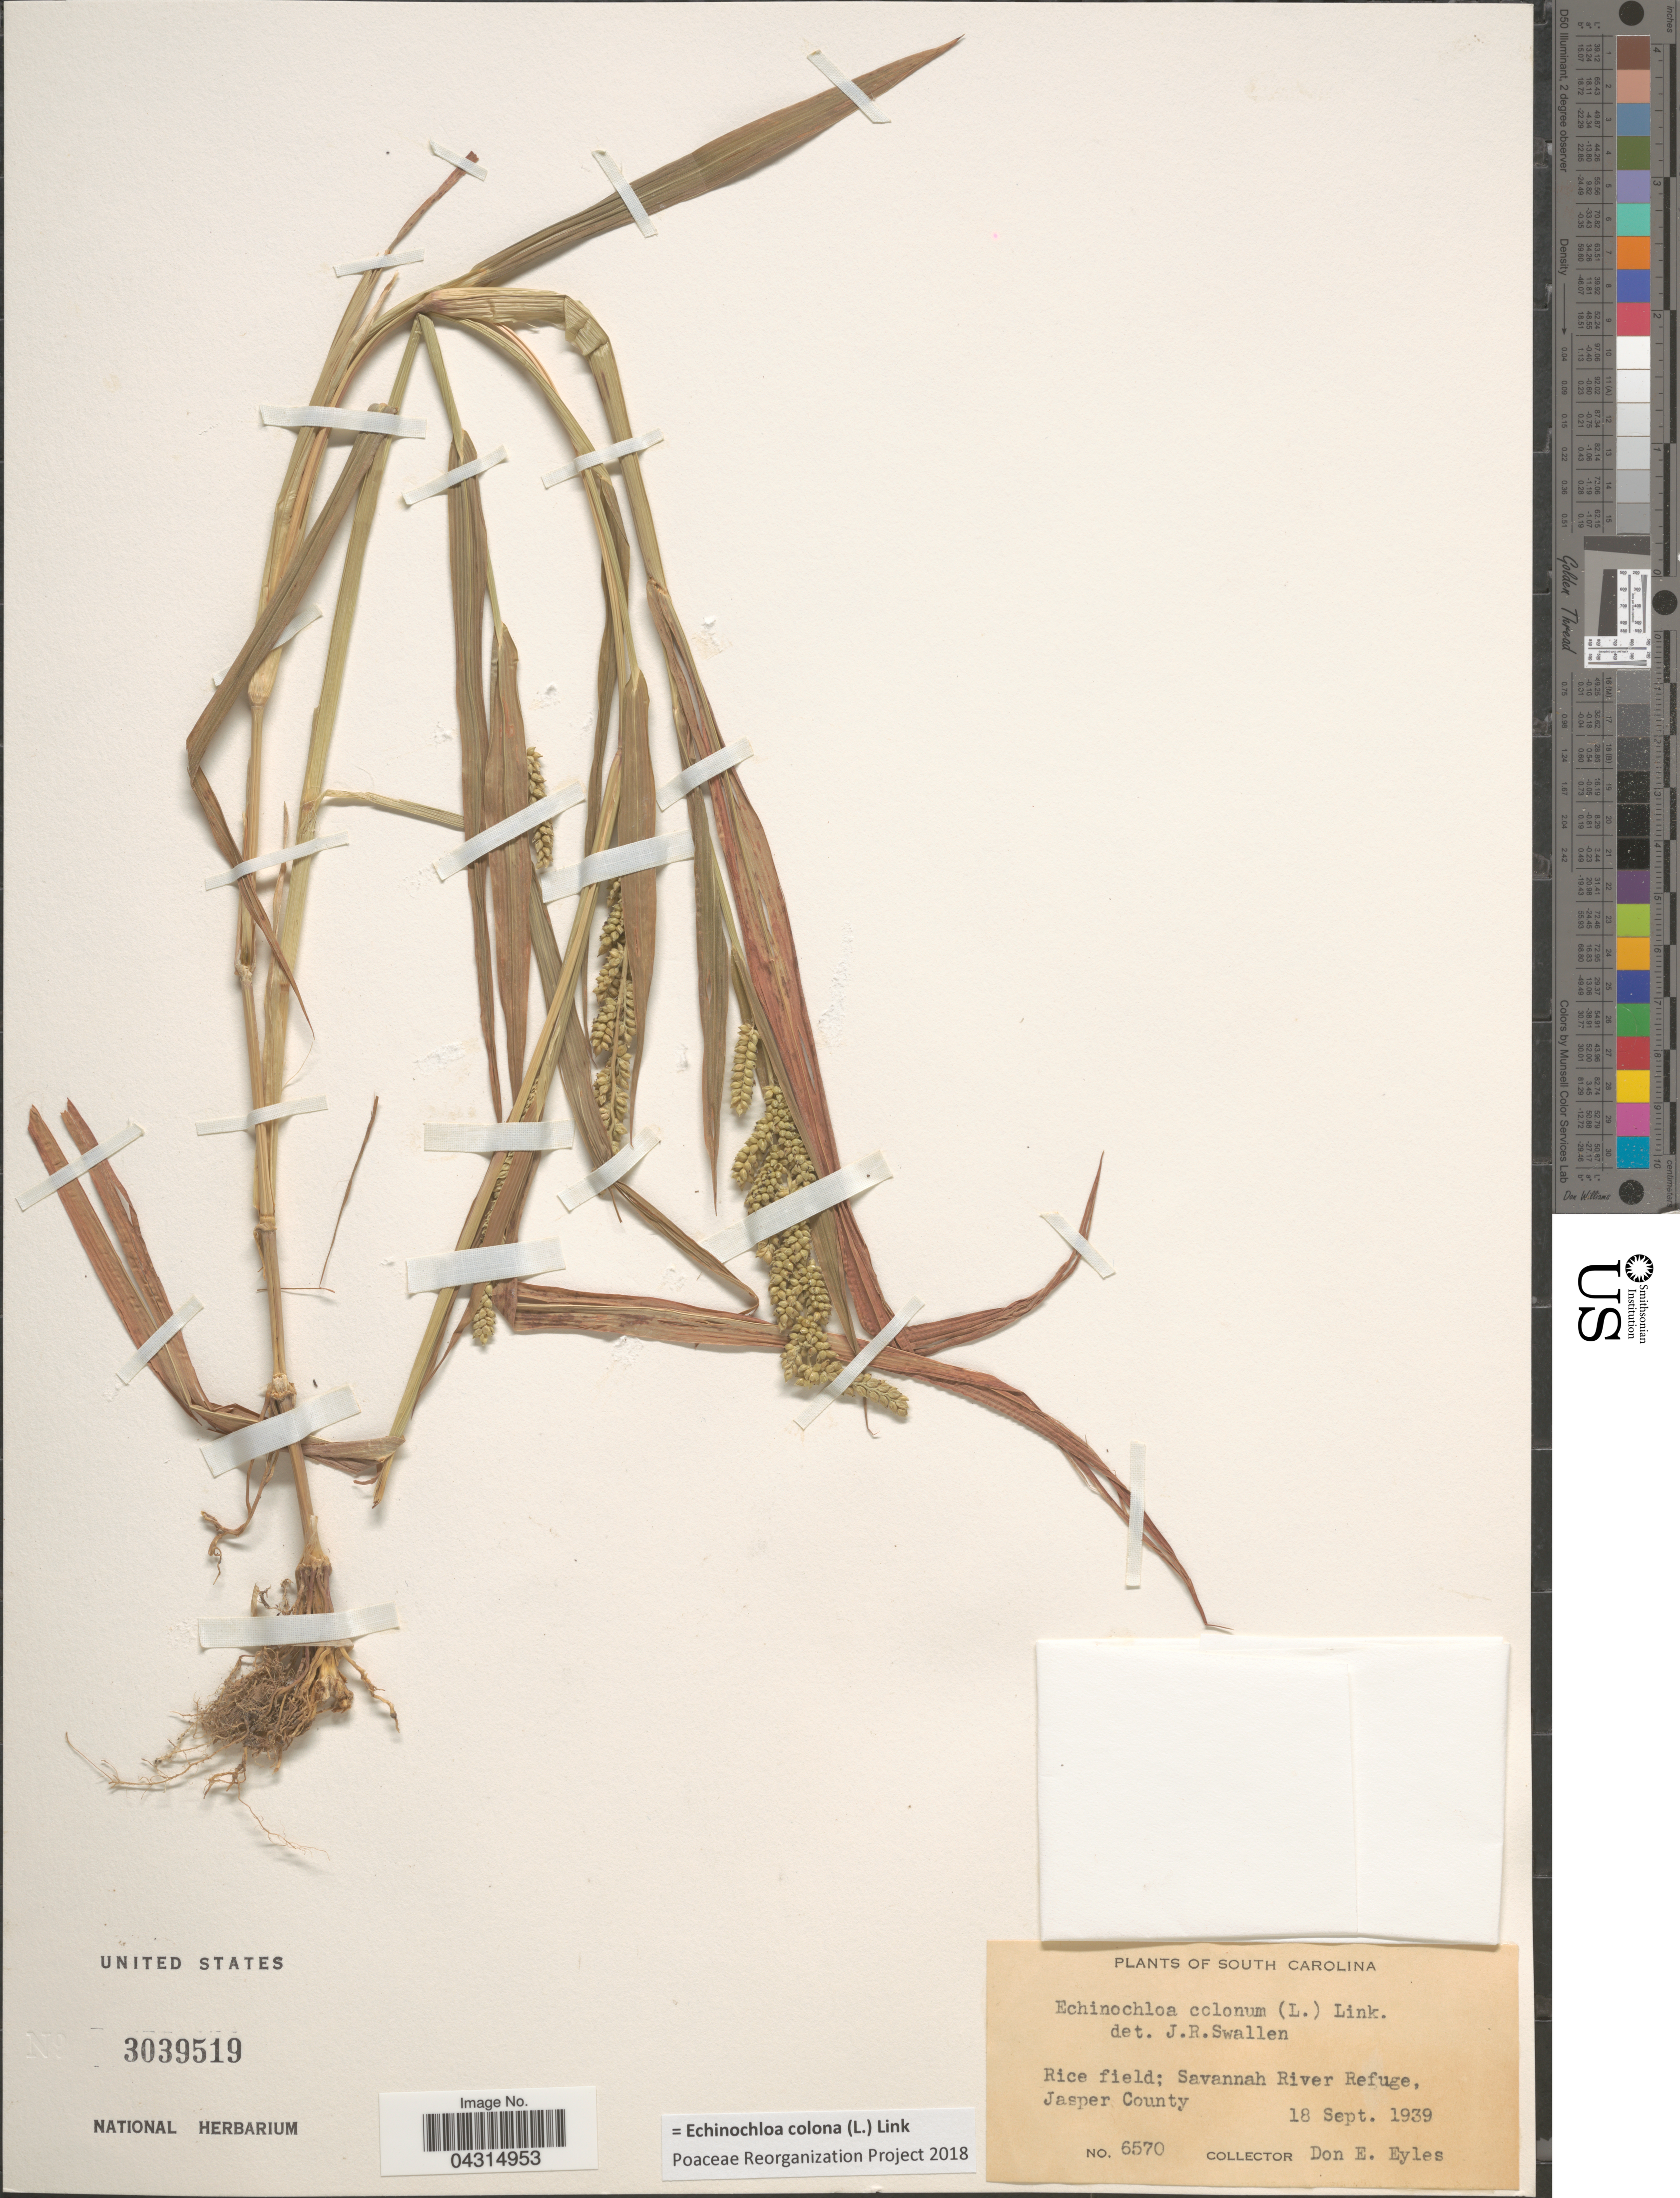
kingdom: Plantae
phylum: Tracheophyta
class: Liliopsida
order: Poales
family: Poaceae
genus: Echinochloa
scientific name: Echinochloa colona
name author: (L.) Link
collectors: D. Eyles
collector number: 6570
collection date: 1939-09-18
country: United States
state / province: South Carolina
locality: Rice field; Savannah River Refuge, Jasper County.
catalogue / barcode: US 3039519